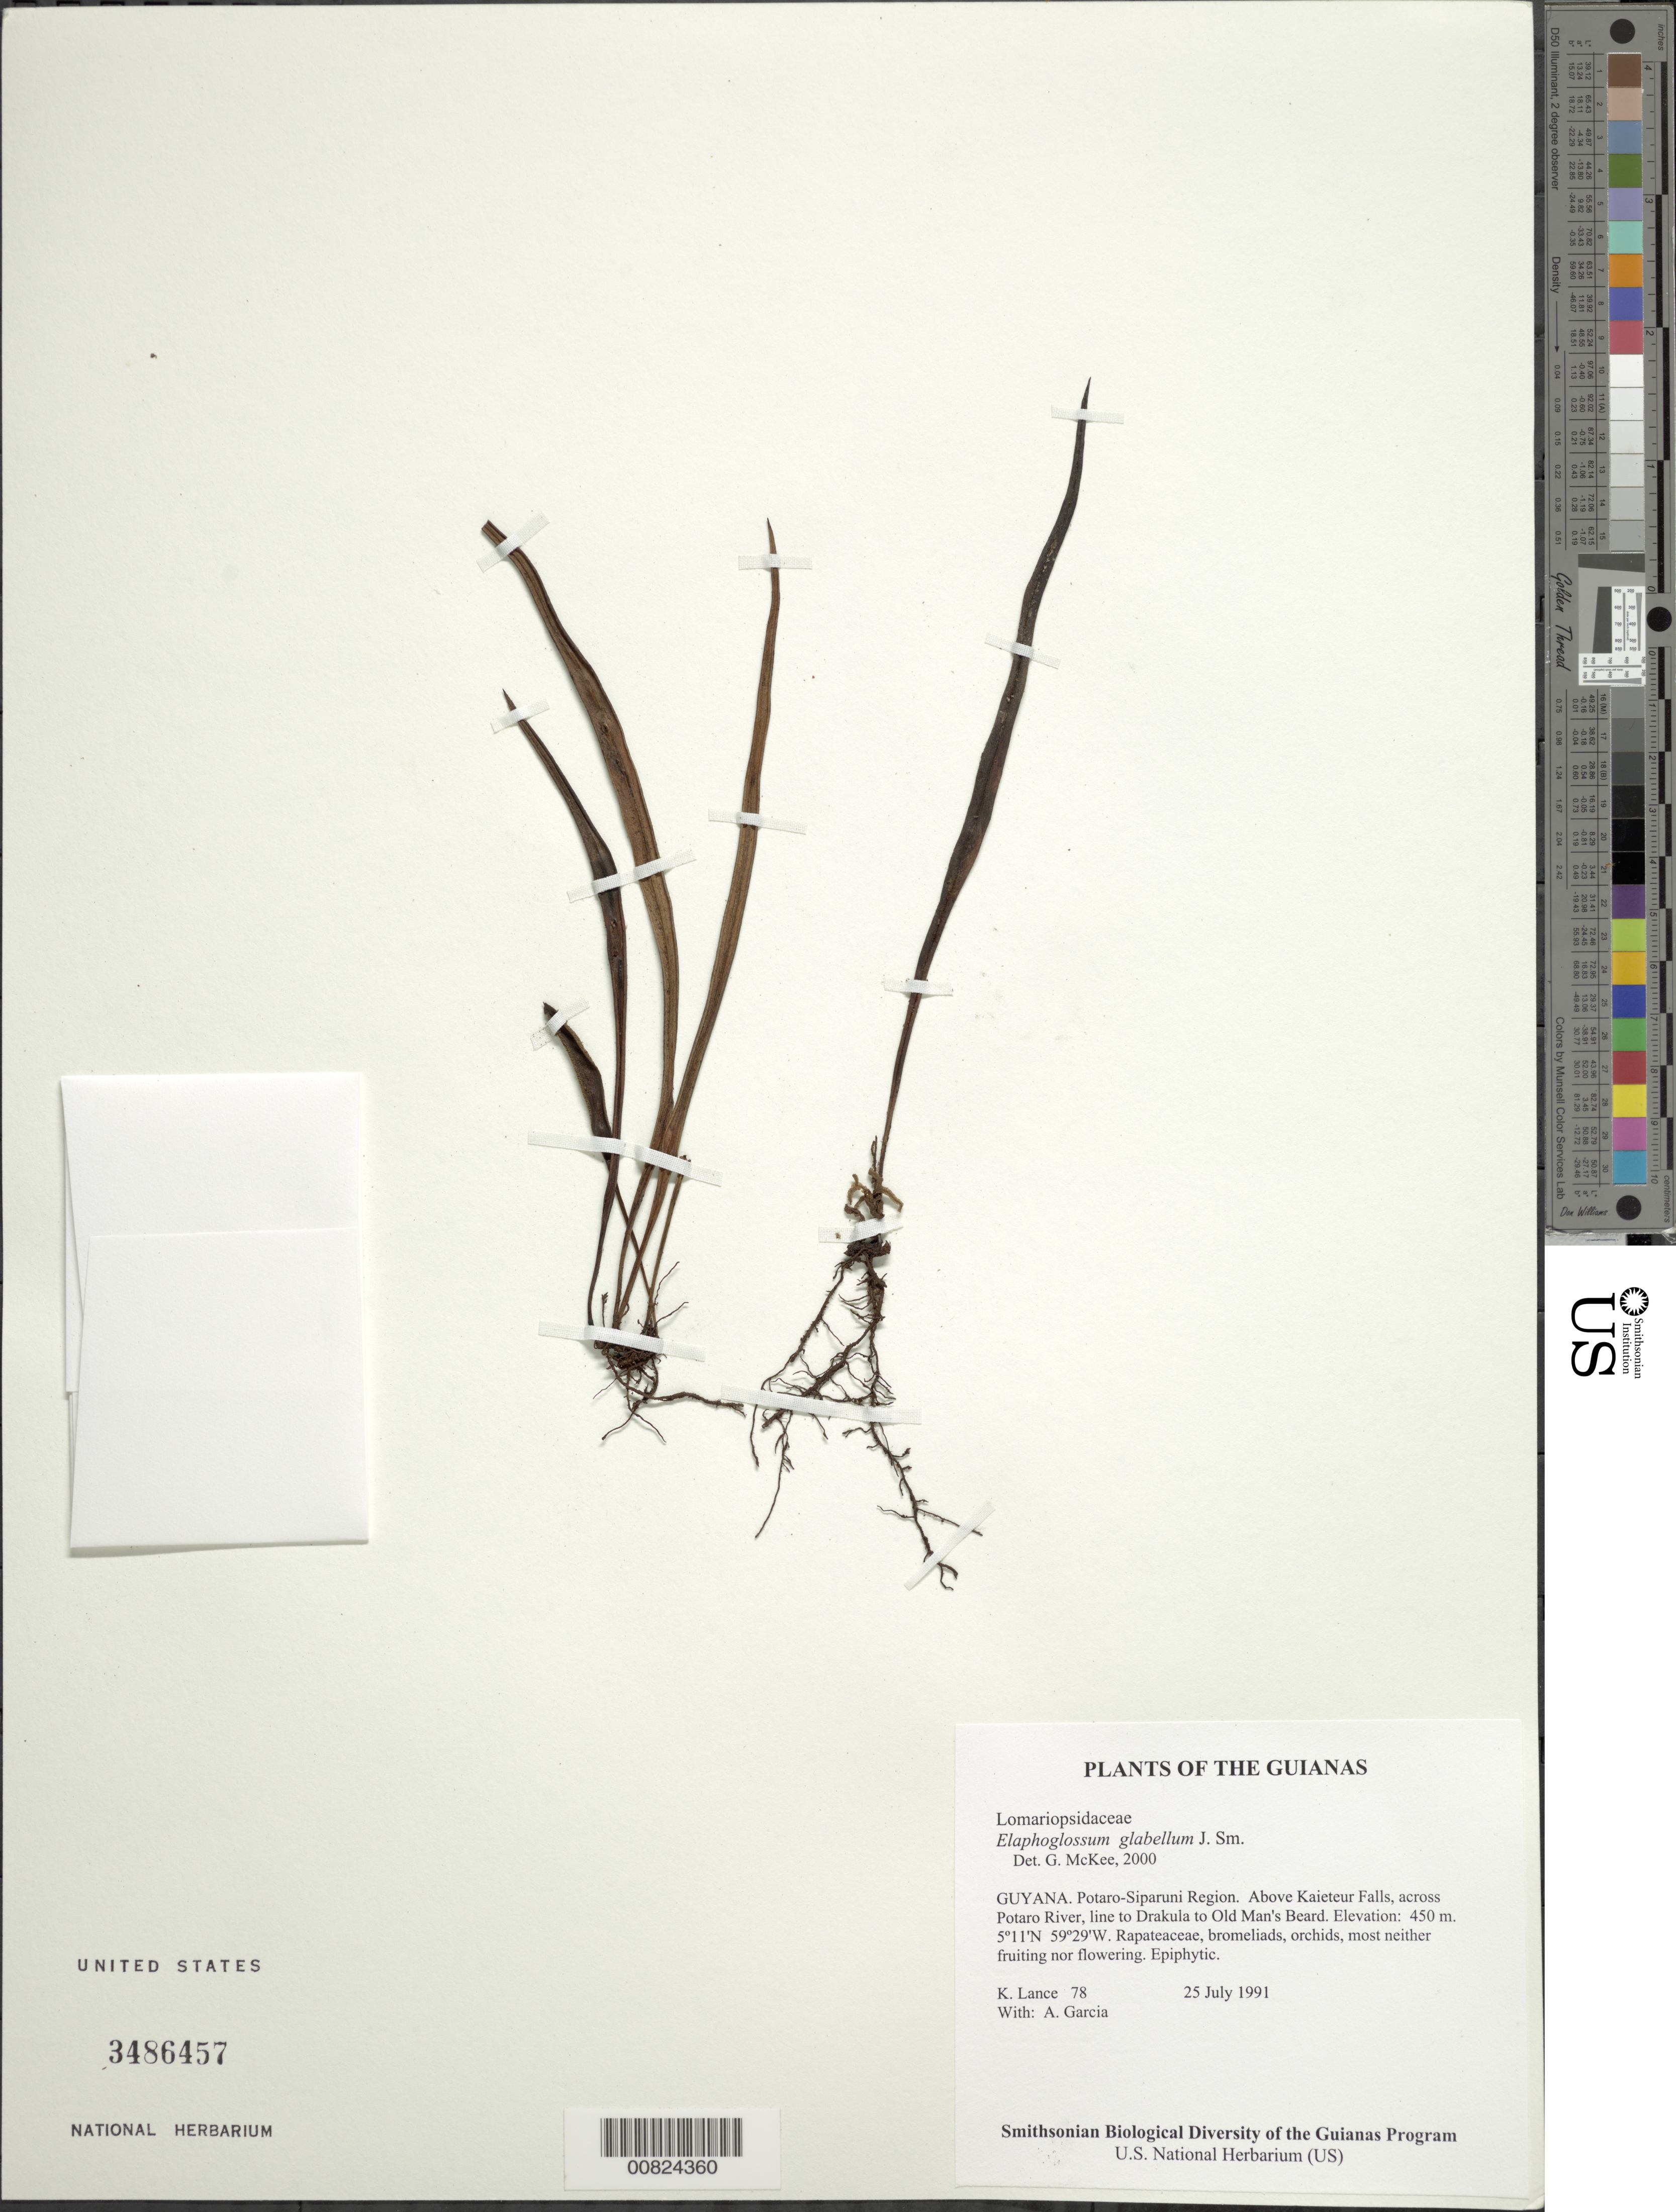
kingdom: Plantae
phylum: Tracheophyta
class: Polypodiopsida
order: Polypodiales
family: Dryopteridaceae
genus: Elaphoglossum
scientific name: Elaphoglossum glabellum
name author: J. Sm.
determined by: McKee, G. S., (US), NMNH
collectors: K. Lance & A. Garcia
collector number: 78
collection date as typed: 25 July 1991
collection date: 1991-07-25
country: Guyana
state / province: Potaro-Siparuni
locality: Above Kaieteur Falls, across Potaro River, line to Drakula to Old Man's Beard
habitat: Rapateaceae, bromeliads, orchids, most neither fruiting nor flowering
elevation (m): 450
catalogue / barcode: US 3486457